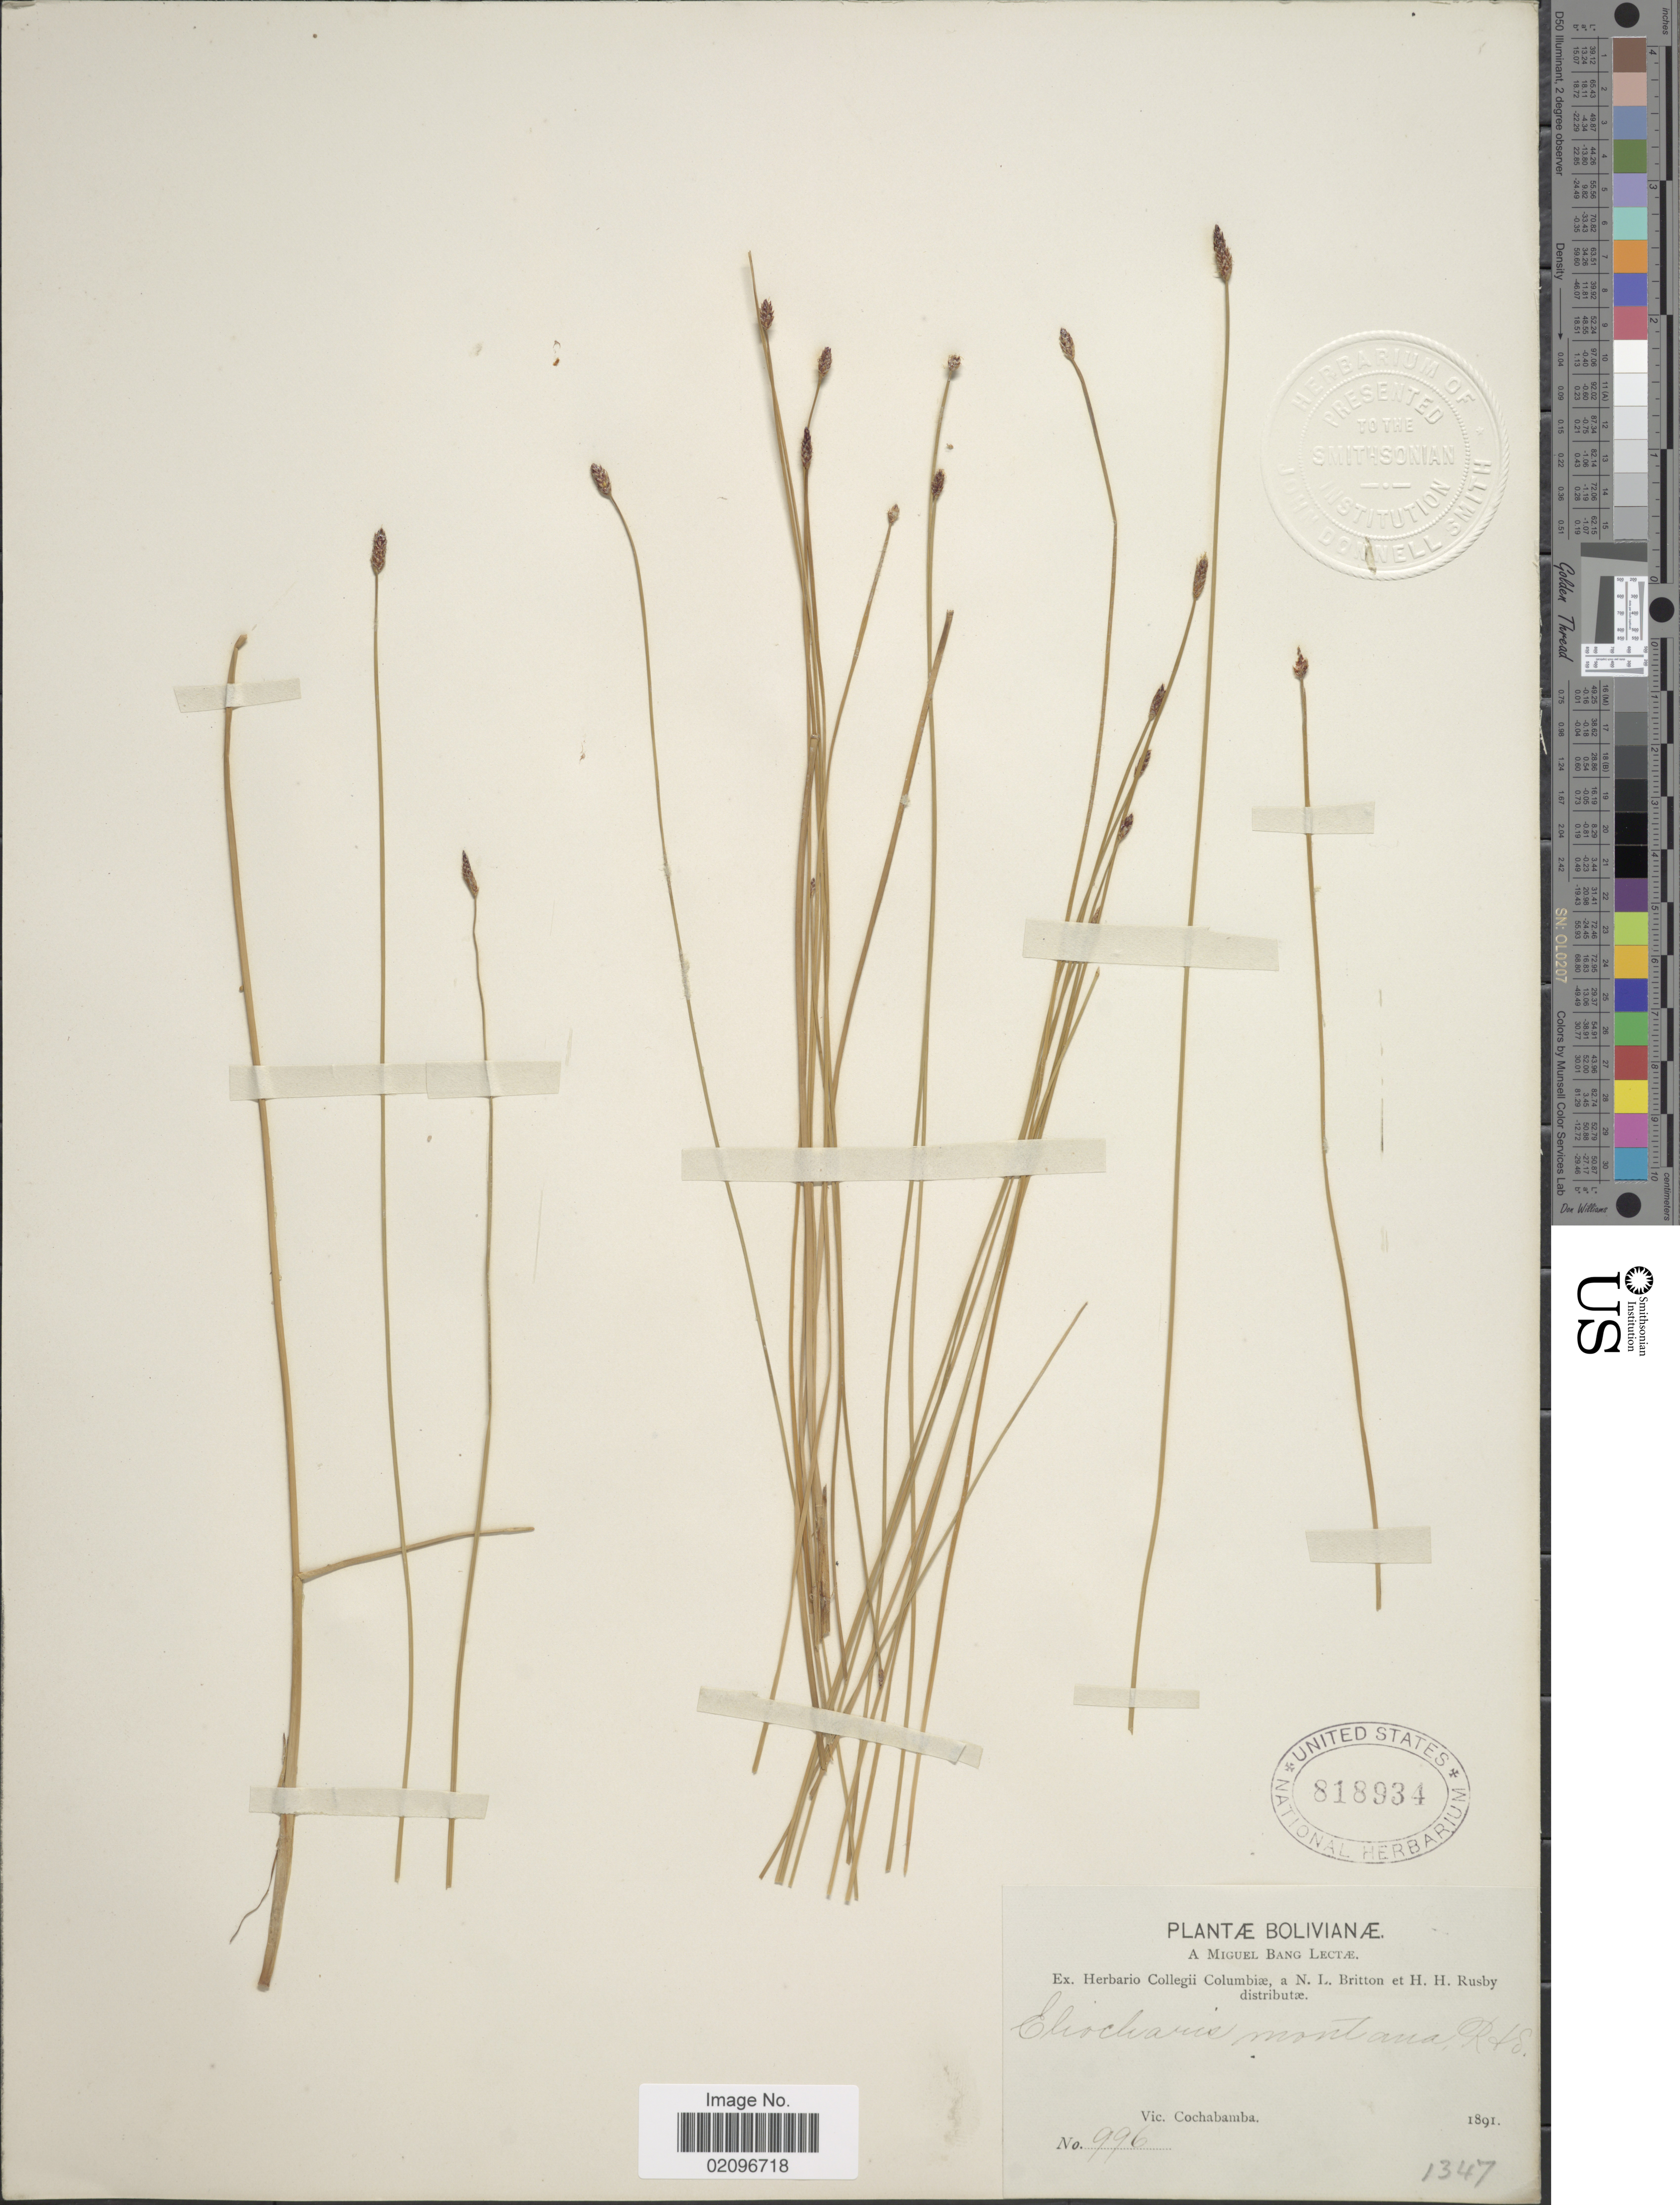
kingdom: Plantae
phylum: Tracheophyta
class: Liliopsida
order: Poales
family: Cyperaceae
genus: Eleocharis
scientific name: Eleocharis montana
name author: (Kunth) Roem. & Schult.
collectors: M. Bang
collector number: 996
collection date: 1891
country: Bolivia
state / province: Cochabamba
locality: Bolivianae. Vic. Cochabamba.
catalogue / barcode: US 818934